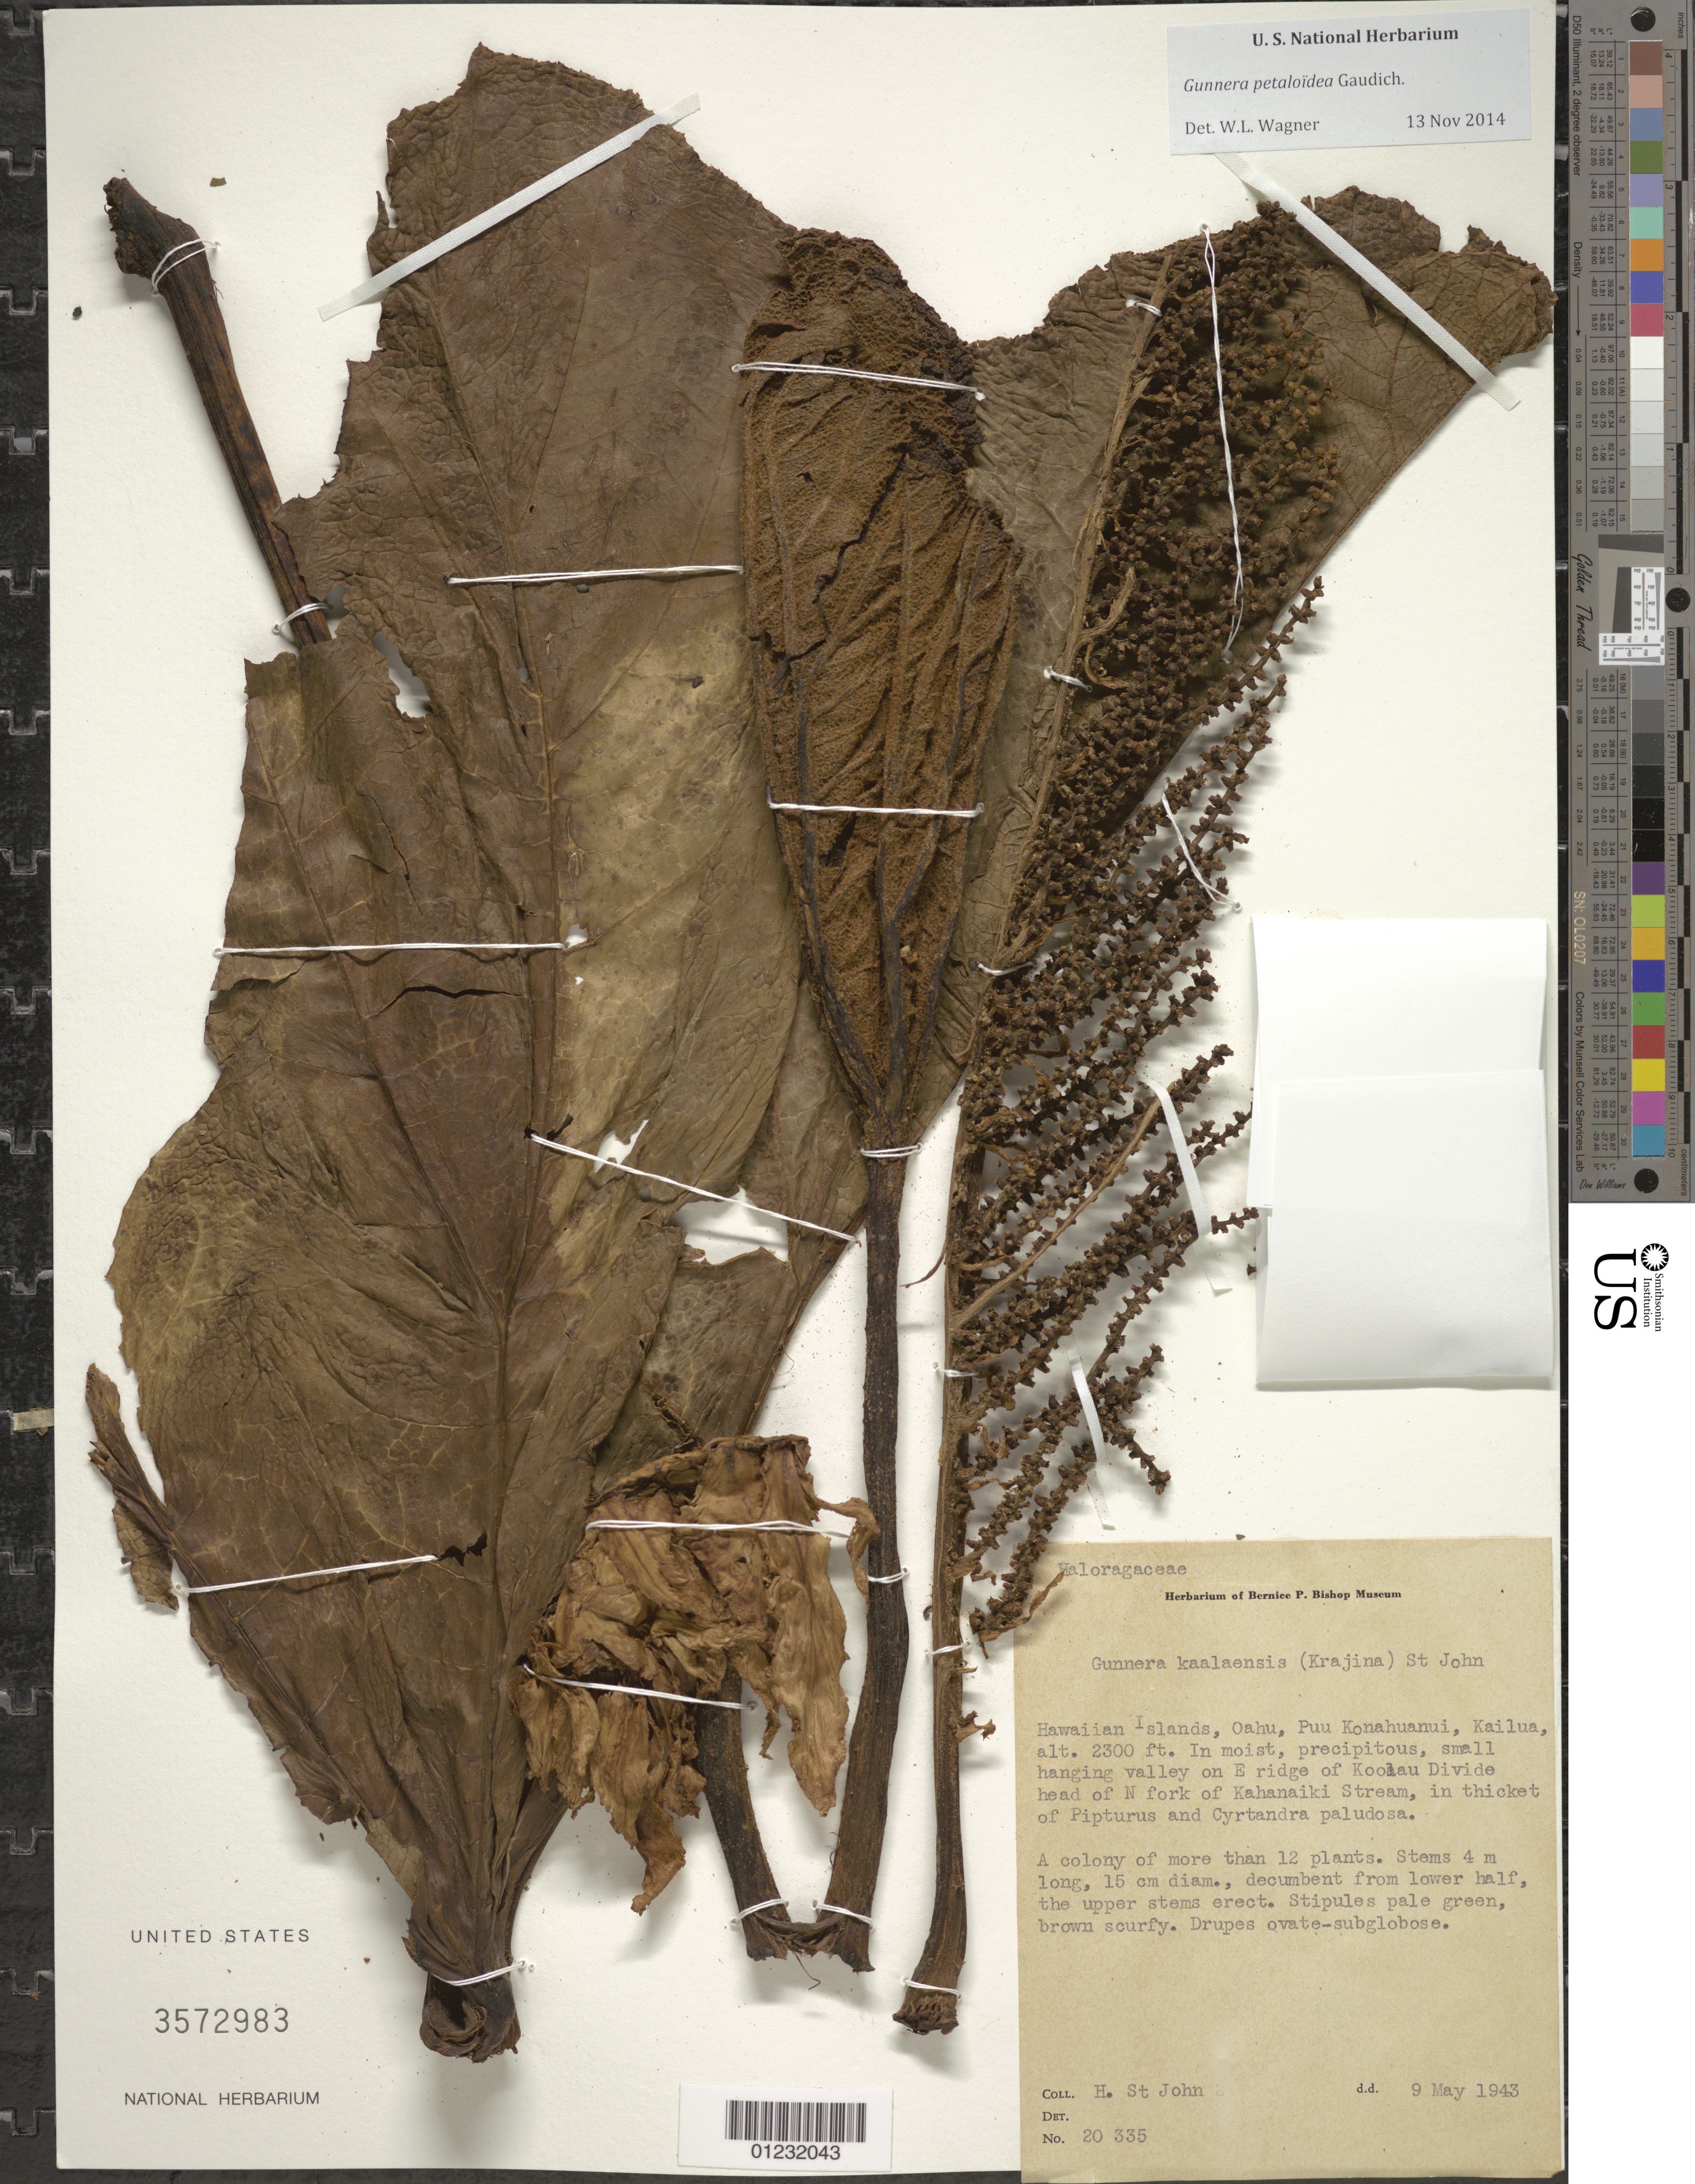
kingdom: Plantae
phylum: Tracheophyta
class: Magnoliopsida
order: Gunnerales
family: Gunneraceae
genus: Gunnera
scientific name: Gunnera kaalensis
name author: H. St. John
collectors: H. St. John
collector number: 20335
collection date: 1943-05-09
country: United States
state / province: Hawaii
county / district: Honolulu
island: Oahu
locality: Puu Konahuanui, Kailua.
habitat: In moist precipitous small hanging valley.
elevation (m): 701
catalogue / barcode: US 3572983